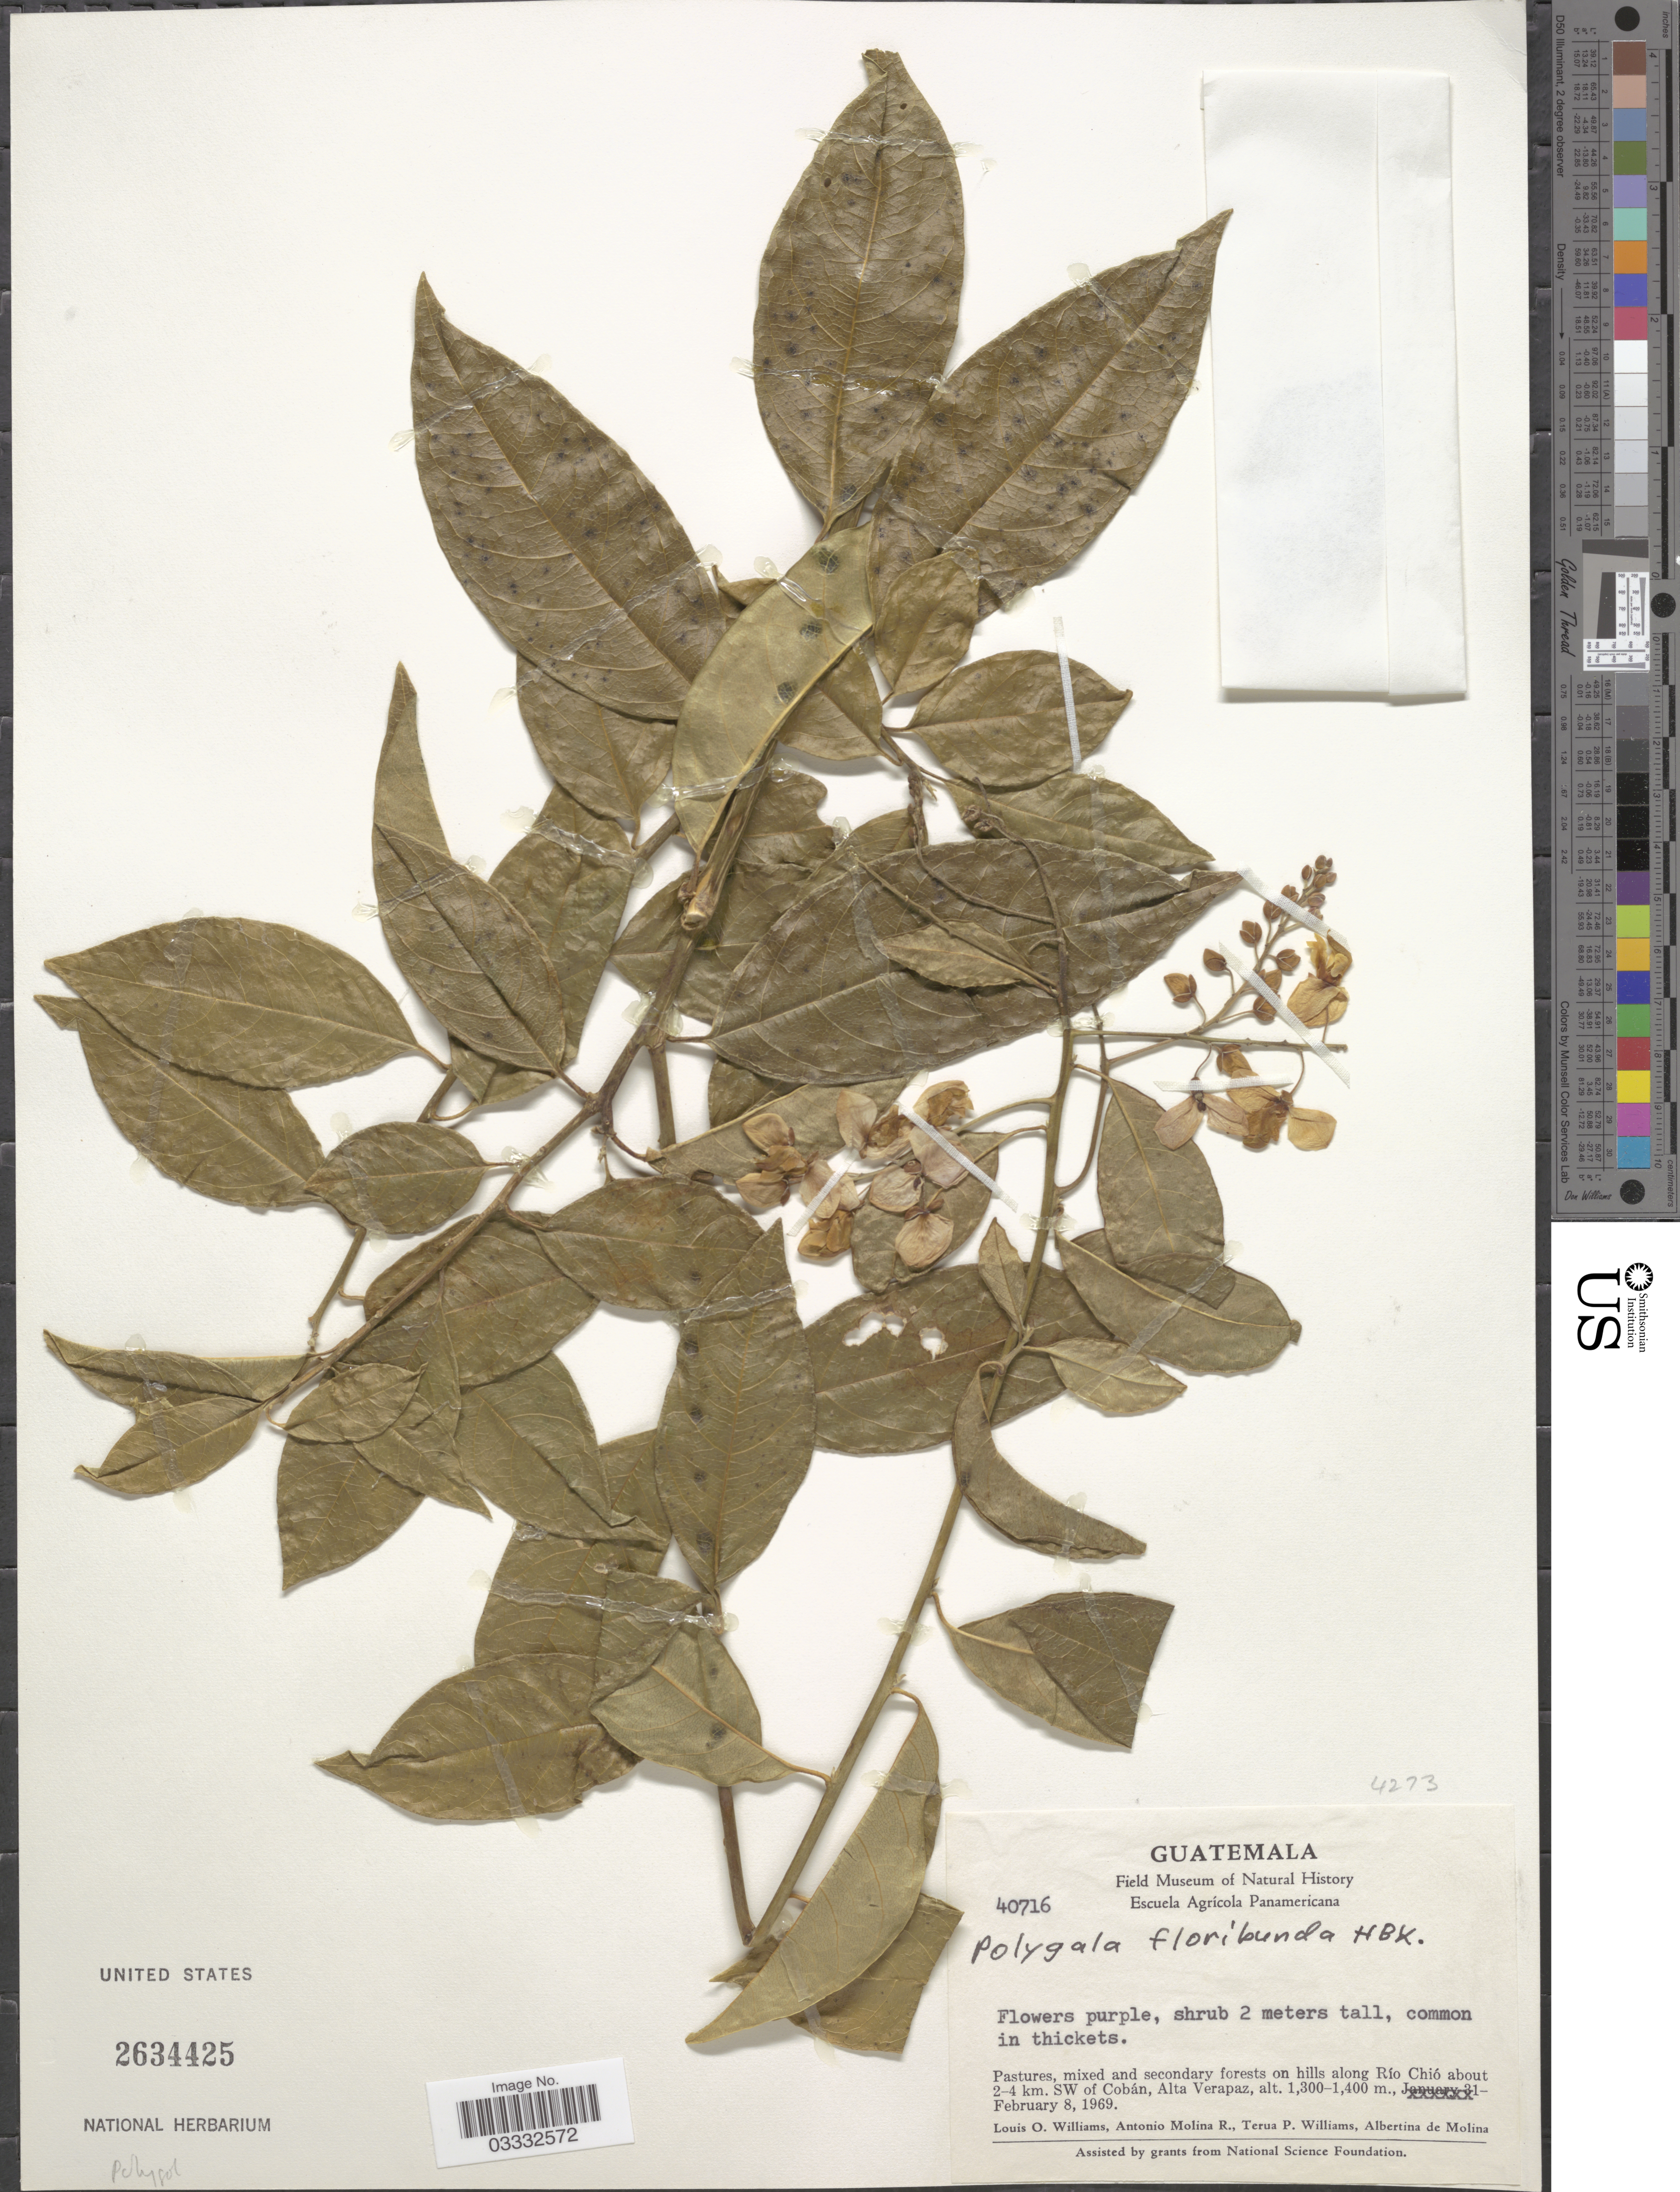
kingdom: Plantae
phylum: Tracheophyta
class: Magnoliopsida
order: Fabales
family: Polygalaceae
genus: Asemeia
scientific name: Asemeia floribunda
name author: (Benth.) J.F.B. Pastore & J.R. Abbott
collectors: L. O. Williams, A. Molina R., T. Williams & A. R. Molina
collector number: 40716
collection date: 1969-02-08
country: Guatemala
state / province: Alta Verapaz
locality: On hills along Río Chió about 2-4 km. SW of Cobán.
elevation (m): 1300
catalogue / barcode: US 2634425